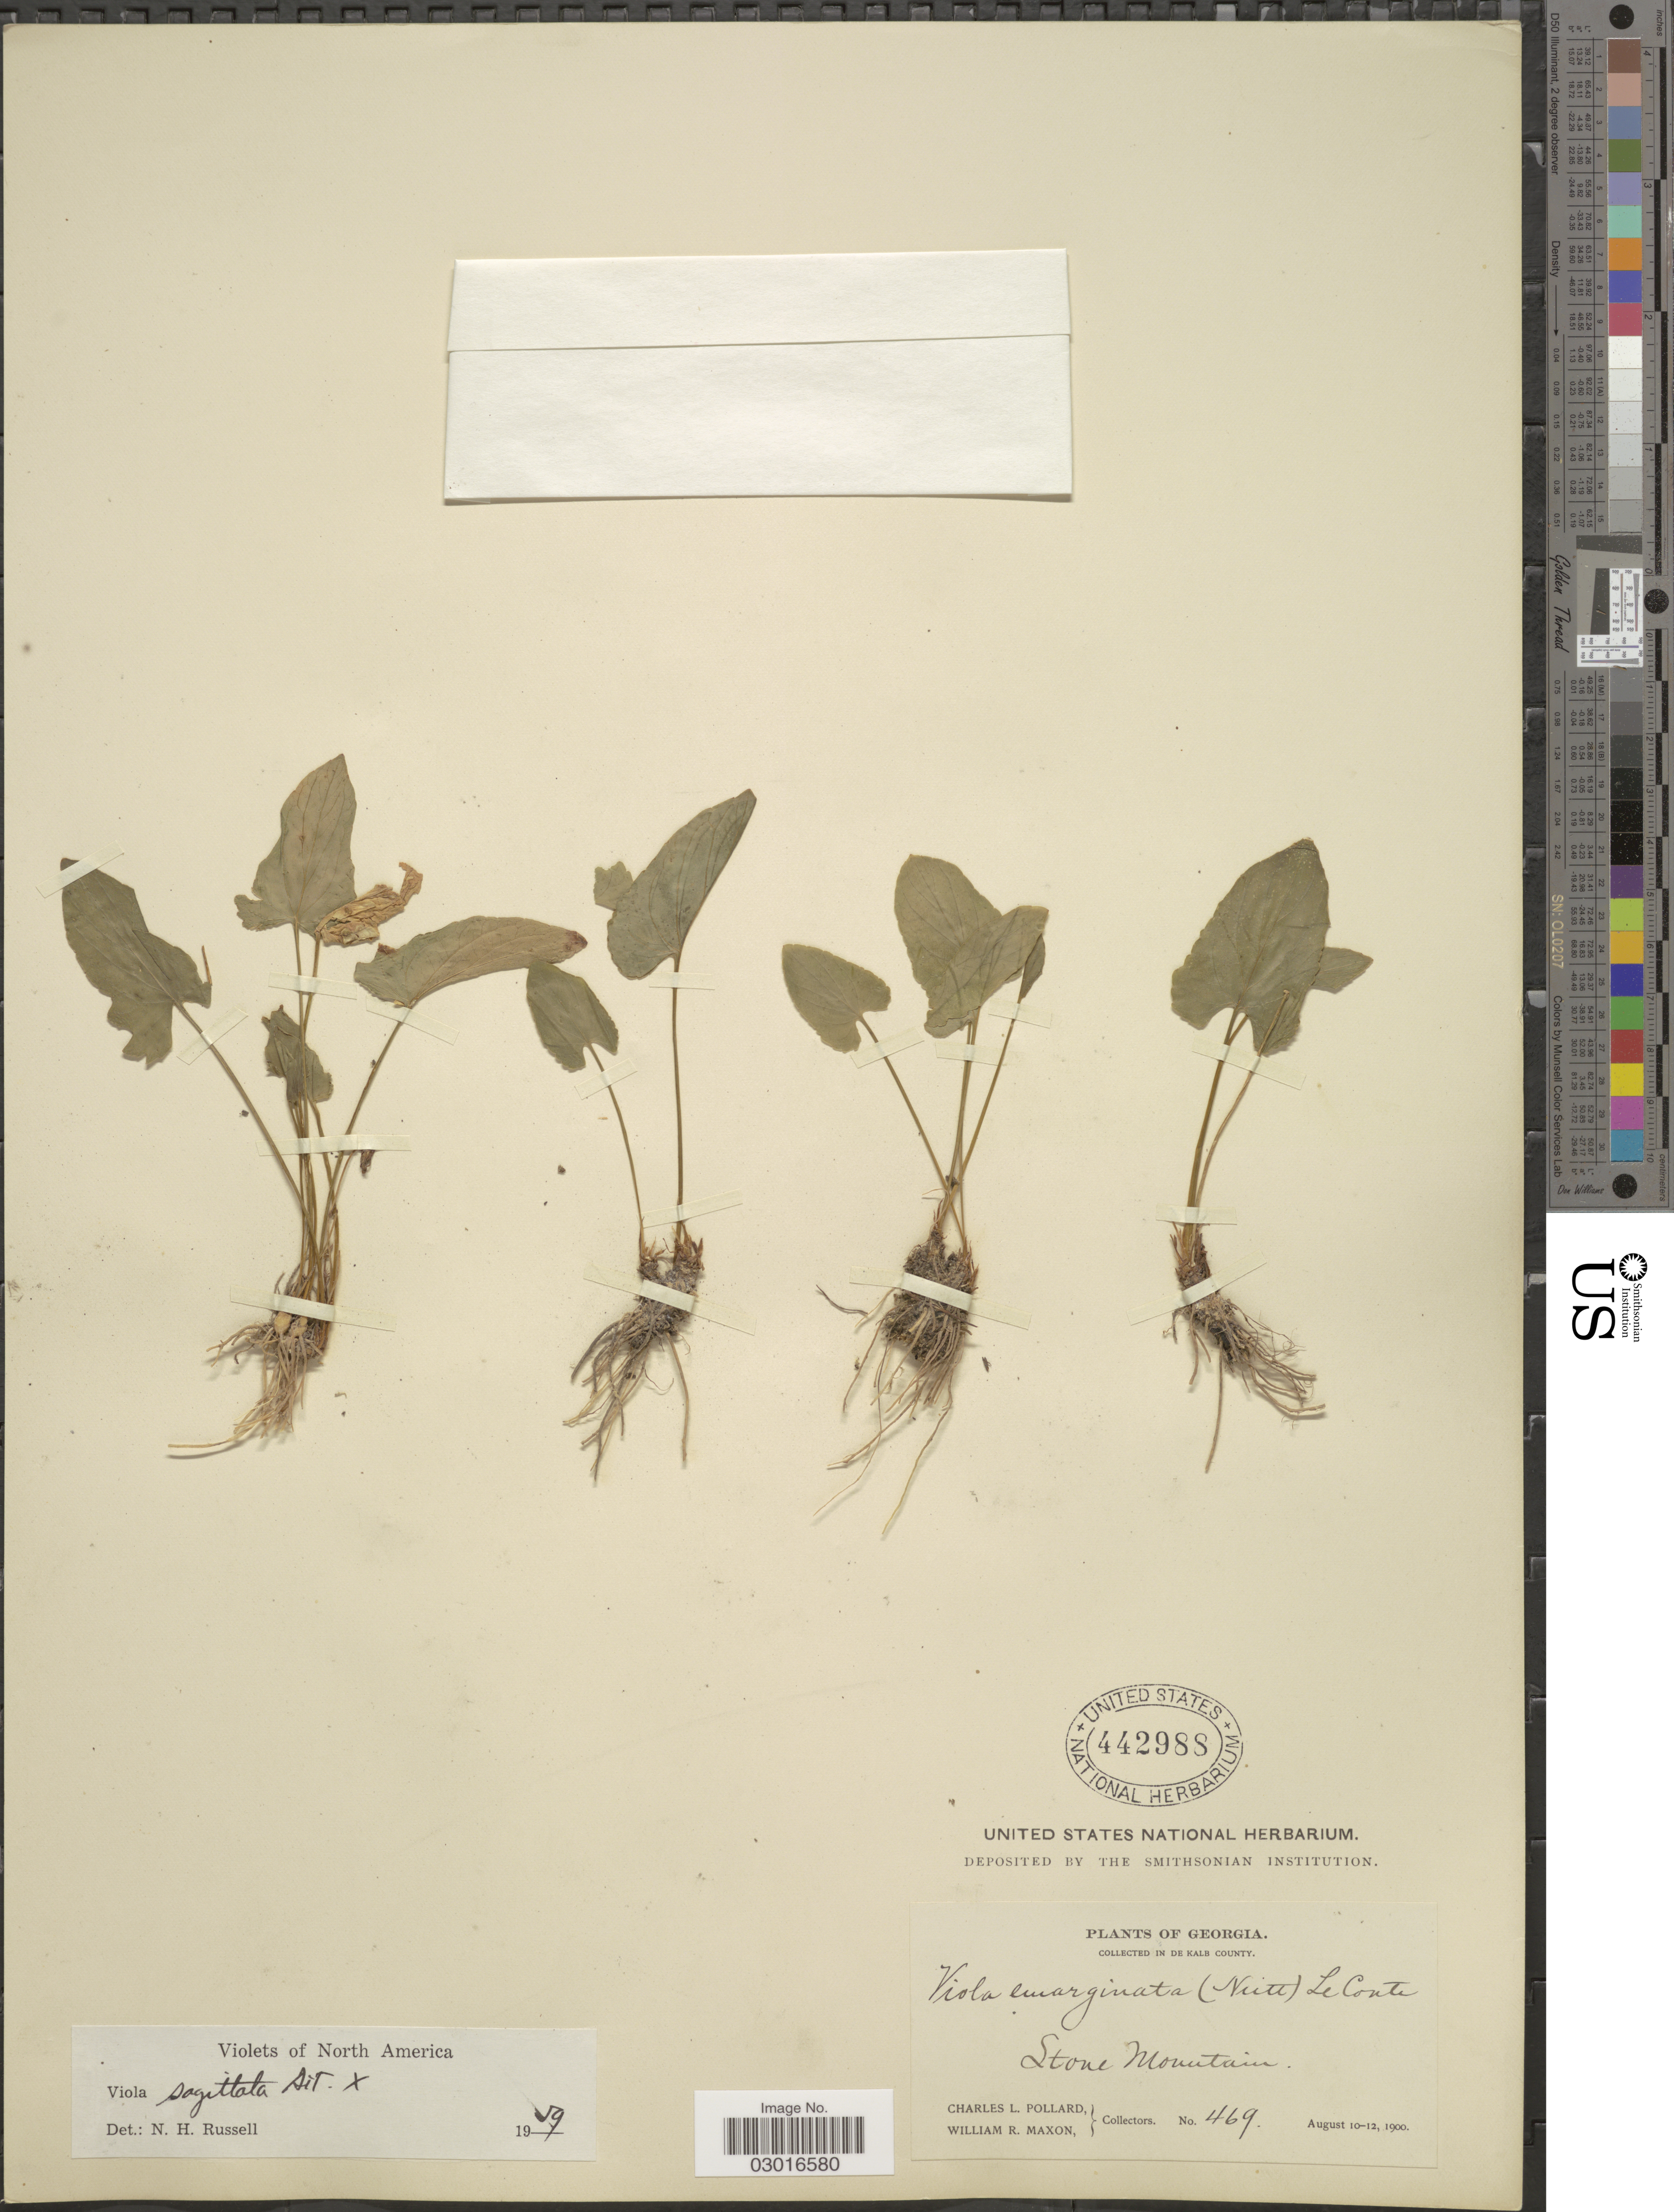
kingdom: Plantae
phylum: Tracheophyta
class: Magnoliopsida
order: Malpighiales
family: Violaceae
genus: Viola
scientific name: Viola sagittata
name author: Aiton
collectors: C. L. Pollard & W. R. Maxon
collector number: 469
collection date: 1900-08-10/1900-08-12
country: United States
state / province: Georgia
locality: In De Kalb County. Stone Mountain.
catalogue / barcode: US 442988